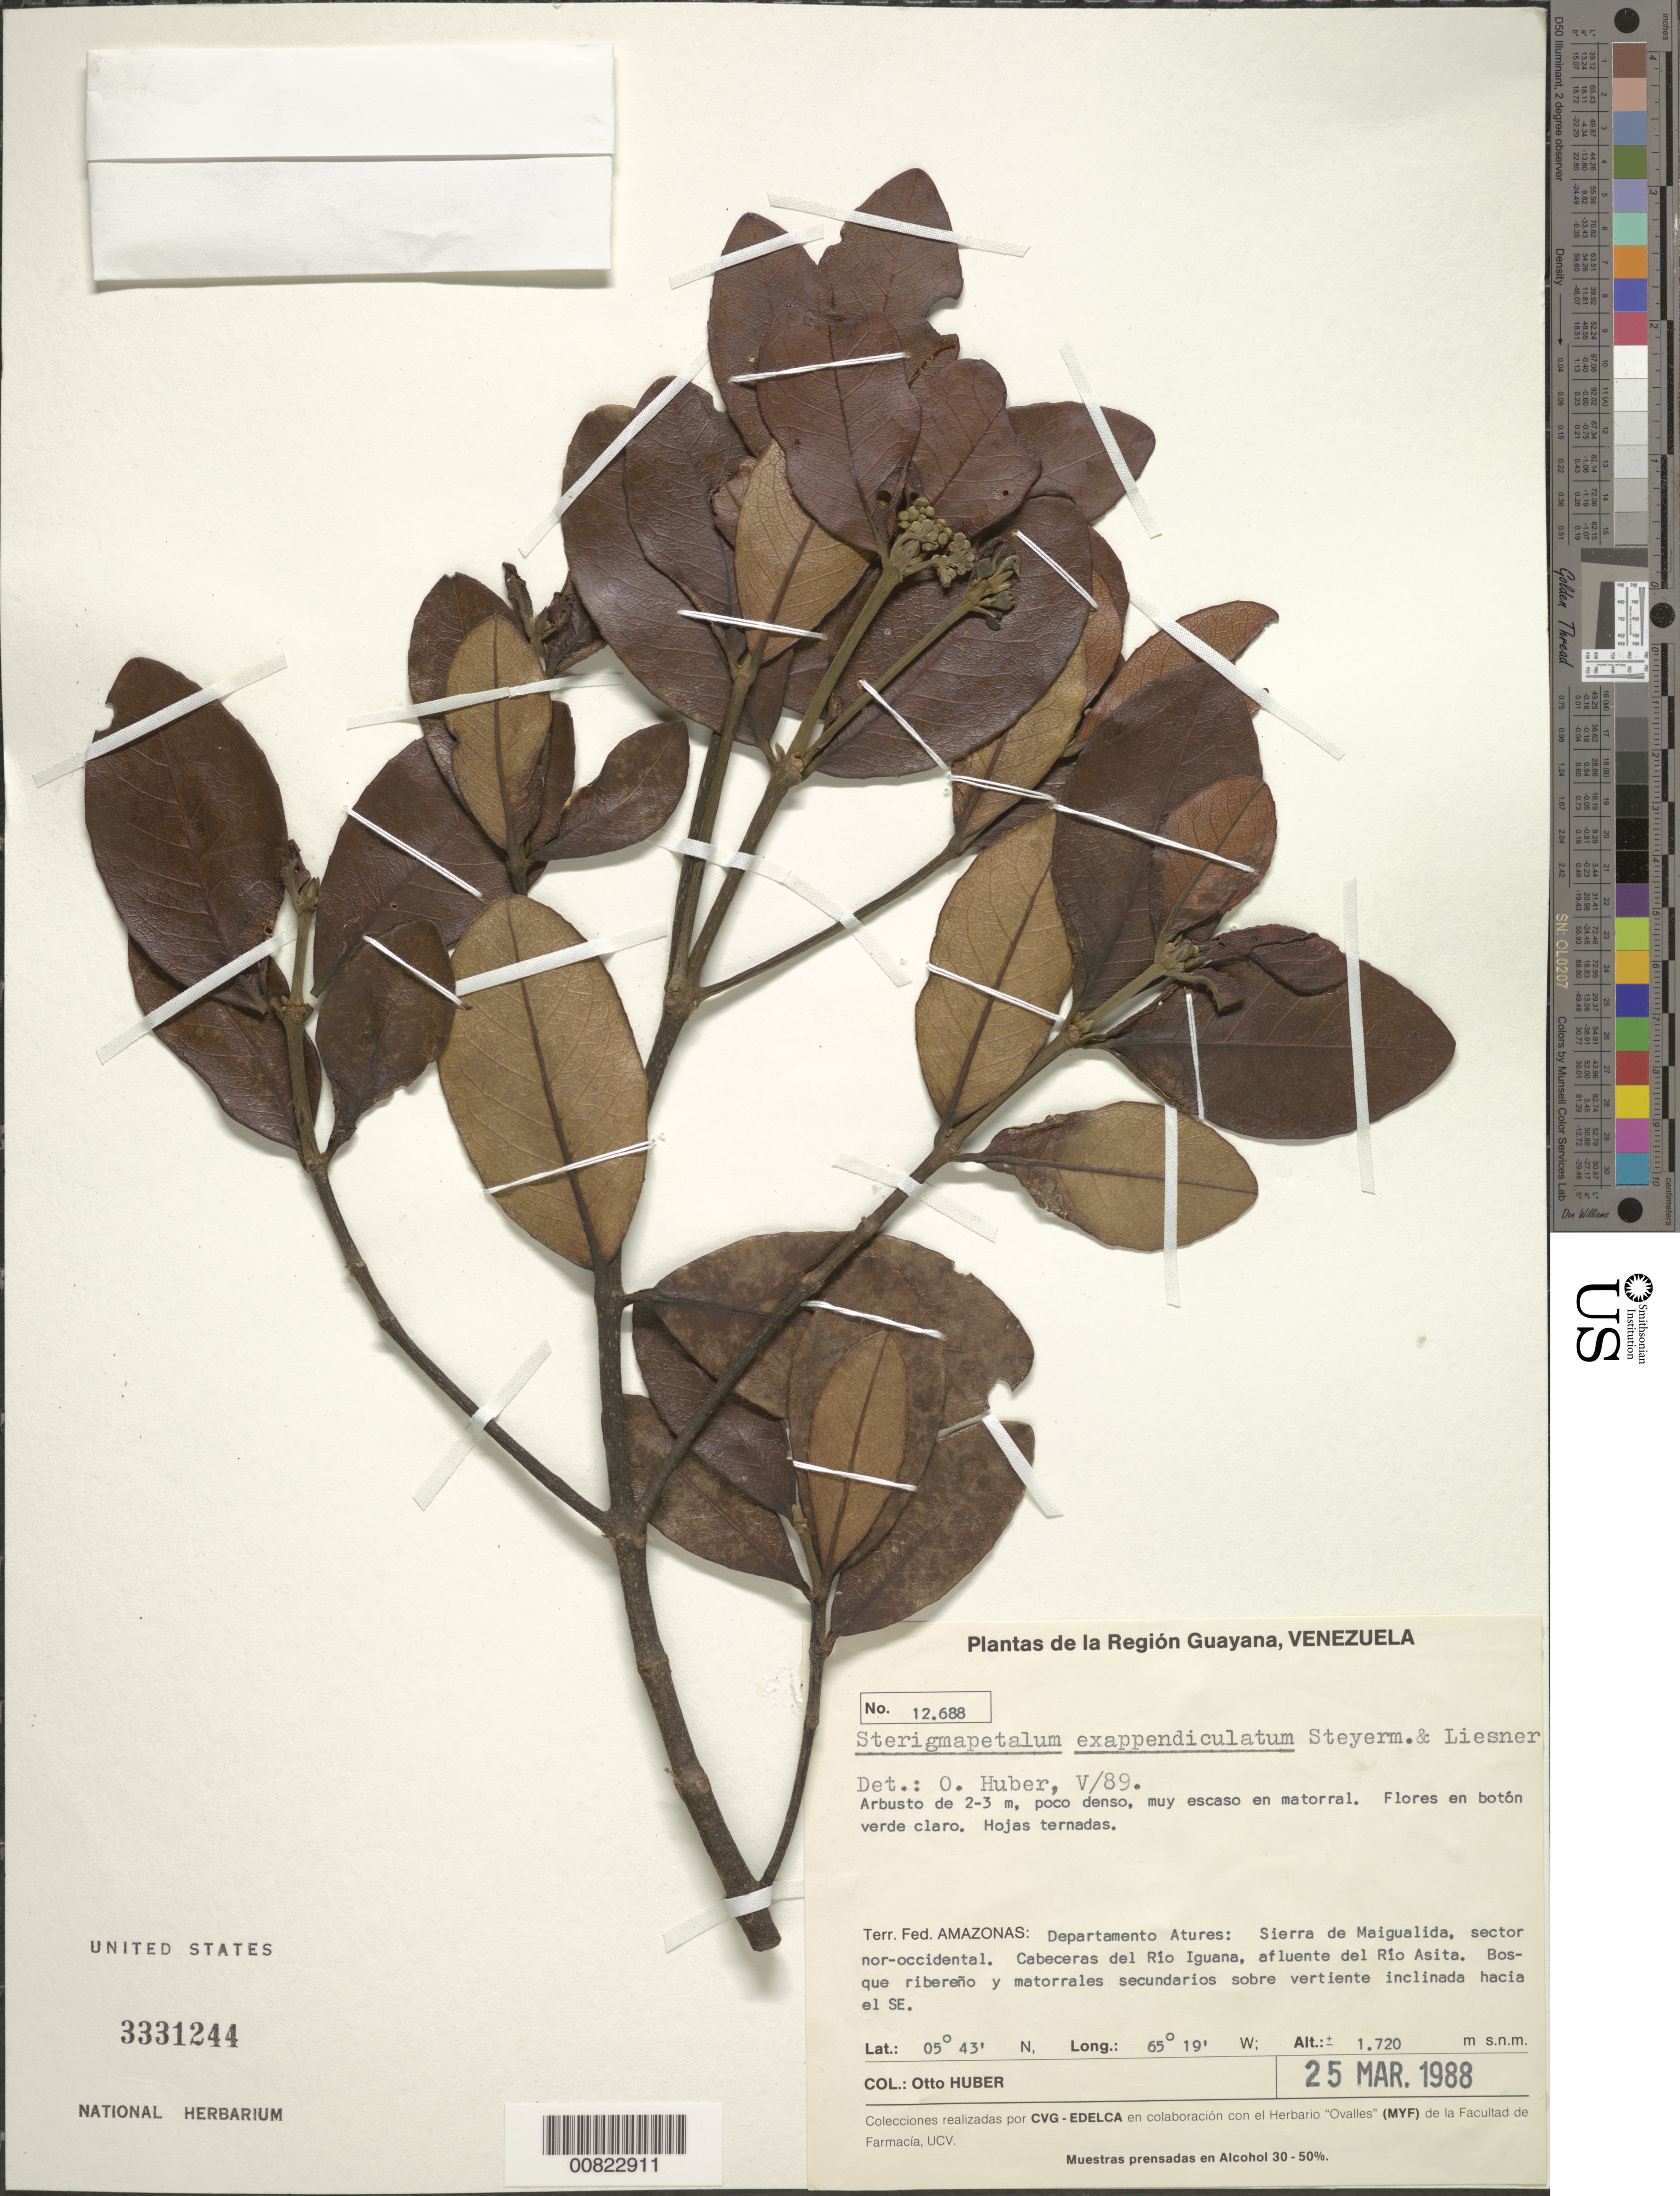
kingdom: Plantae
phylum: Tracheophyta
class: Magnoliopsida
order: Malpighiales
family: Rhizophoraceae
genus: Sterigmapetalum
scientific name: Sterigmapetalum exappendiculatum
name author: Steyerm. & Liesner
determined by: Huber, Otto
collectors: O. Huber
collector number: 12688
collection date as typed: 25-Mar-88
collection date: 1988-03-25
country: Venezuela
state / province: Amazonas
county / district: Atures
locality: Sierra de Maigualida, sector nor-occidental; cabeceras del Río Iguana, afluente del Río Asita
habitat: Matorral; bosque ribereno y matorrales secundarios sobre vertiente inclinada hacia el SE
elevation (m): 1720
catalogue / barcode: US 3331244